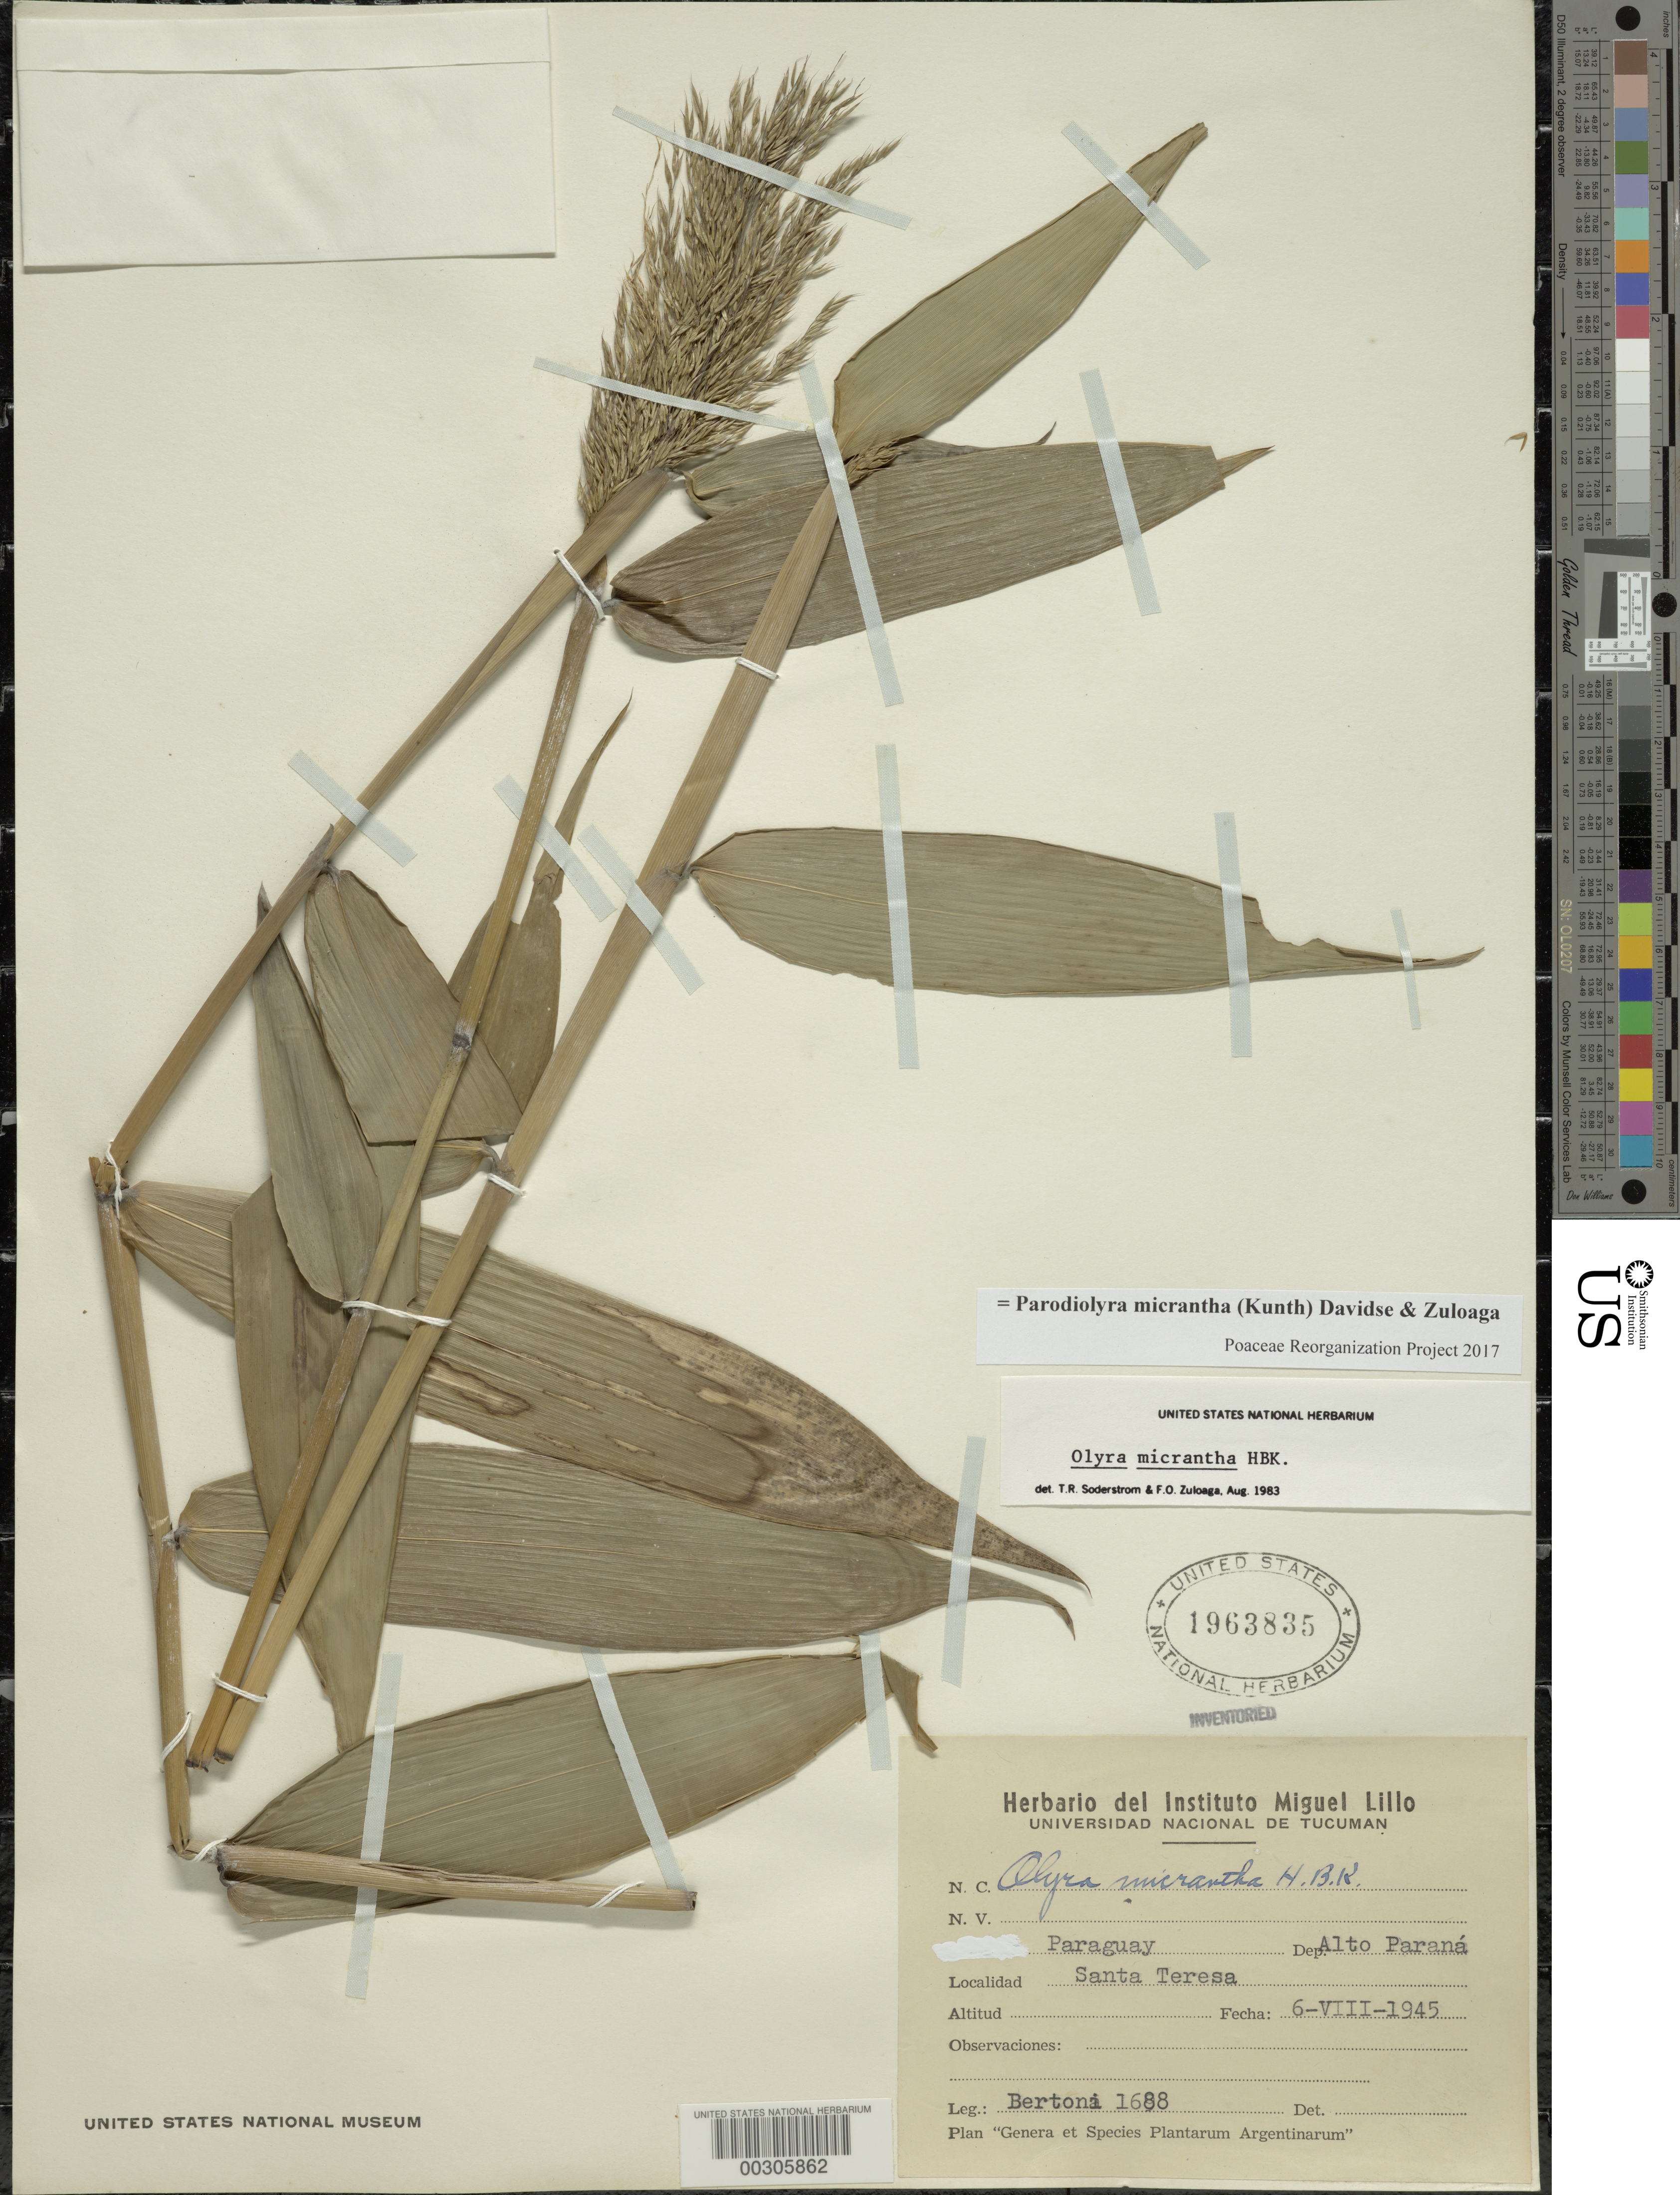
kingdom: Plantae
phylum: Tracheophyta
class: Liliopsida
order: Poales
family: Poaceae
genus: Parodiolyra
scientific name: Parodiolyra micrantha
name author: (Kunth) Davidse & Zuloaga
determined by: Poaceae Reorganization Project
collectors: -. Bertona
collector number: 1688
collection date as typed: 06 Aug 1945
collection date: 1945-08-06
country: Paraguay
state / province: Alto Paraná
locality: Santa teresa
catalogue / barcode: US 1963835